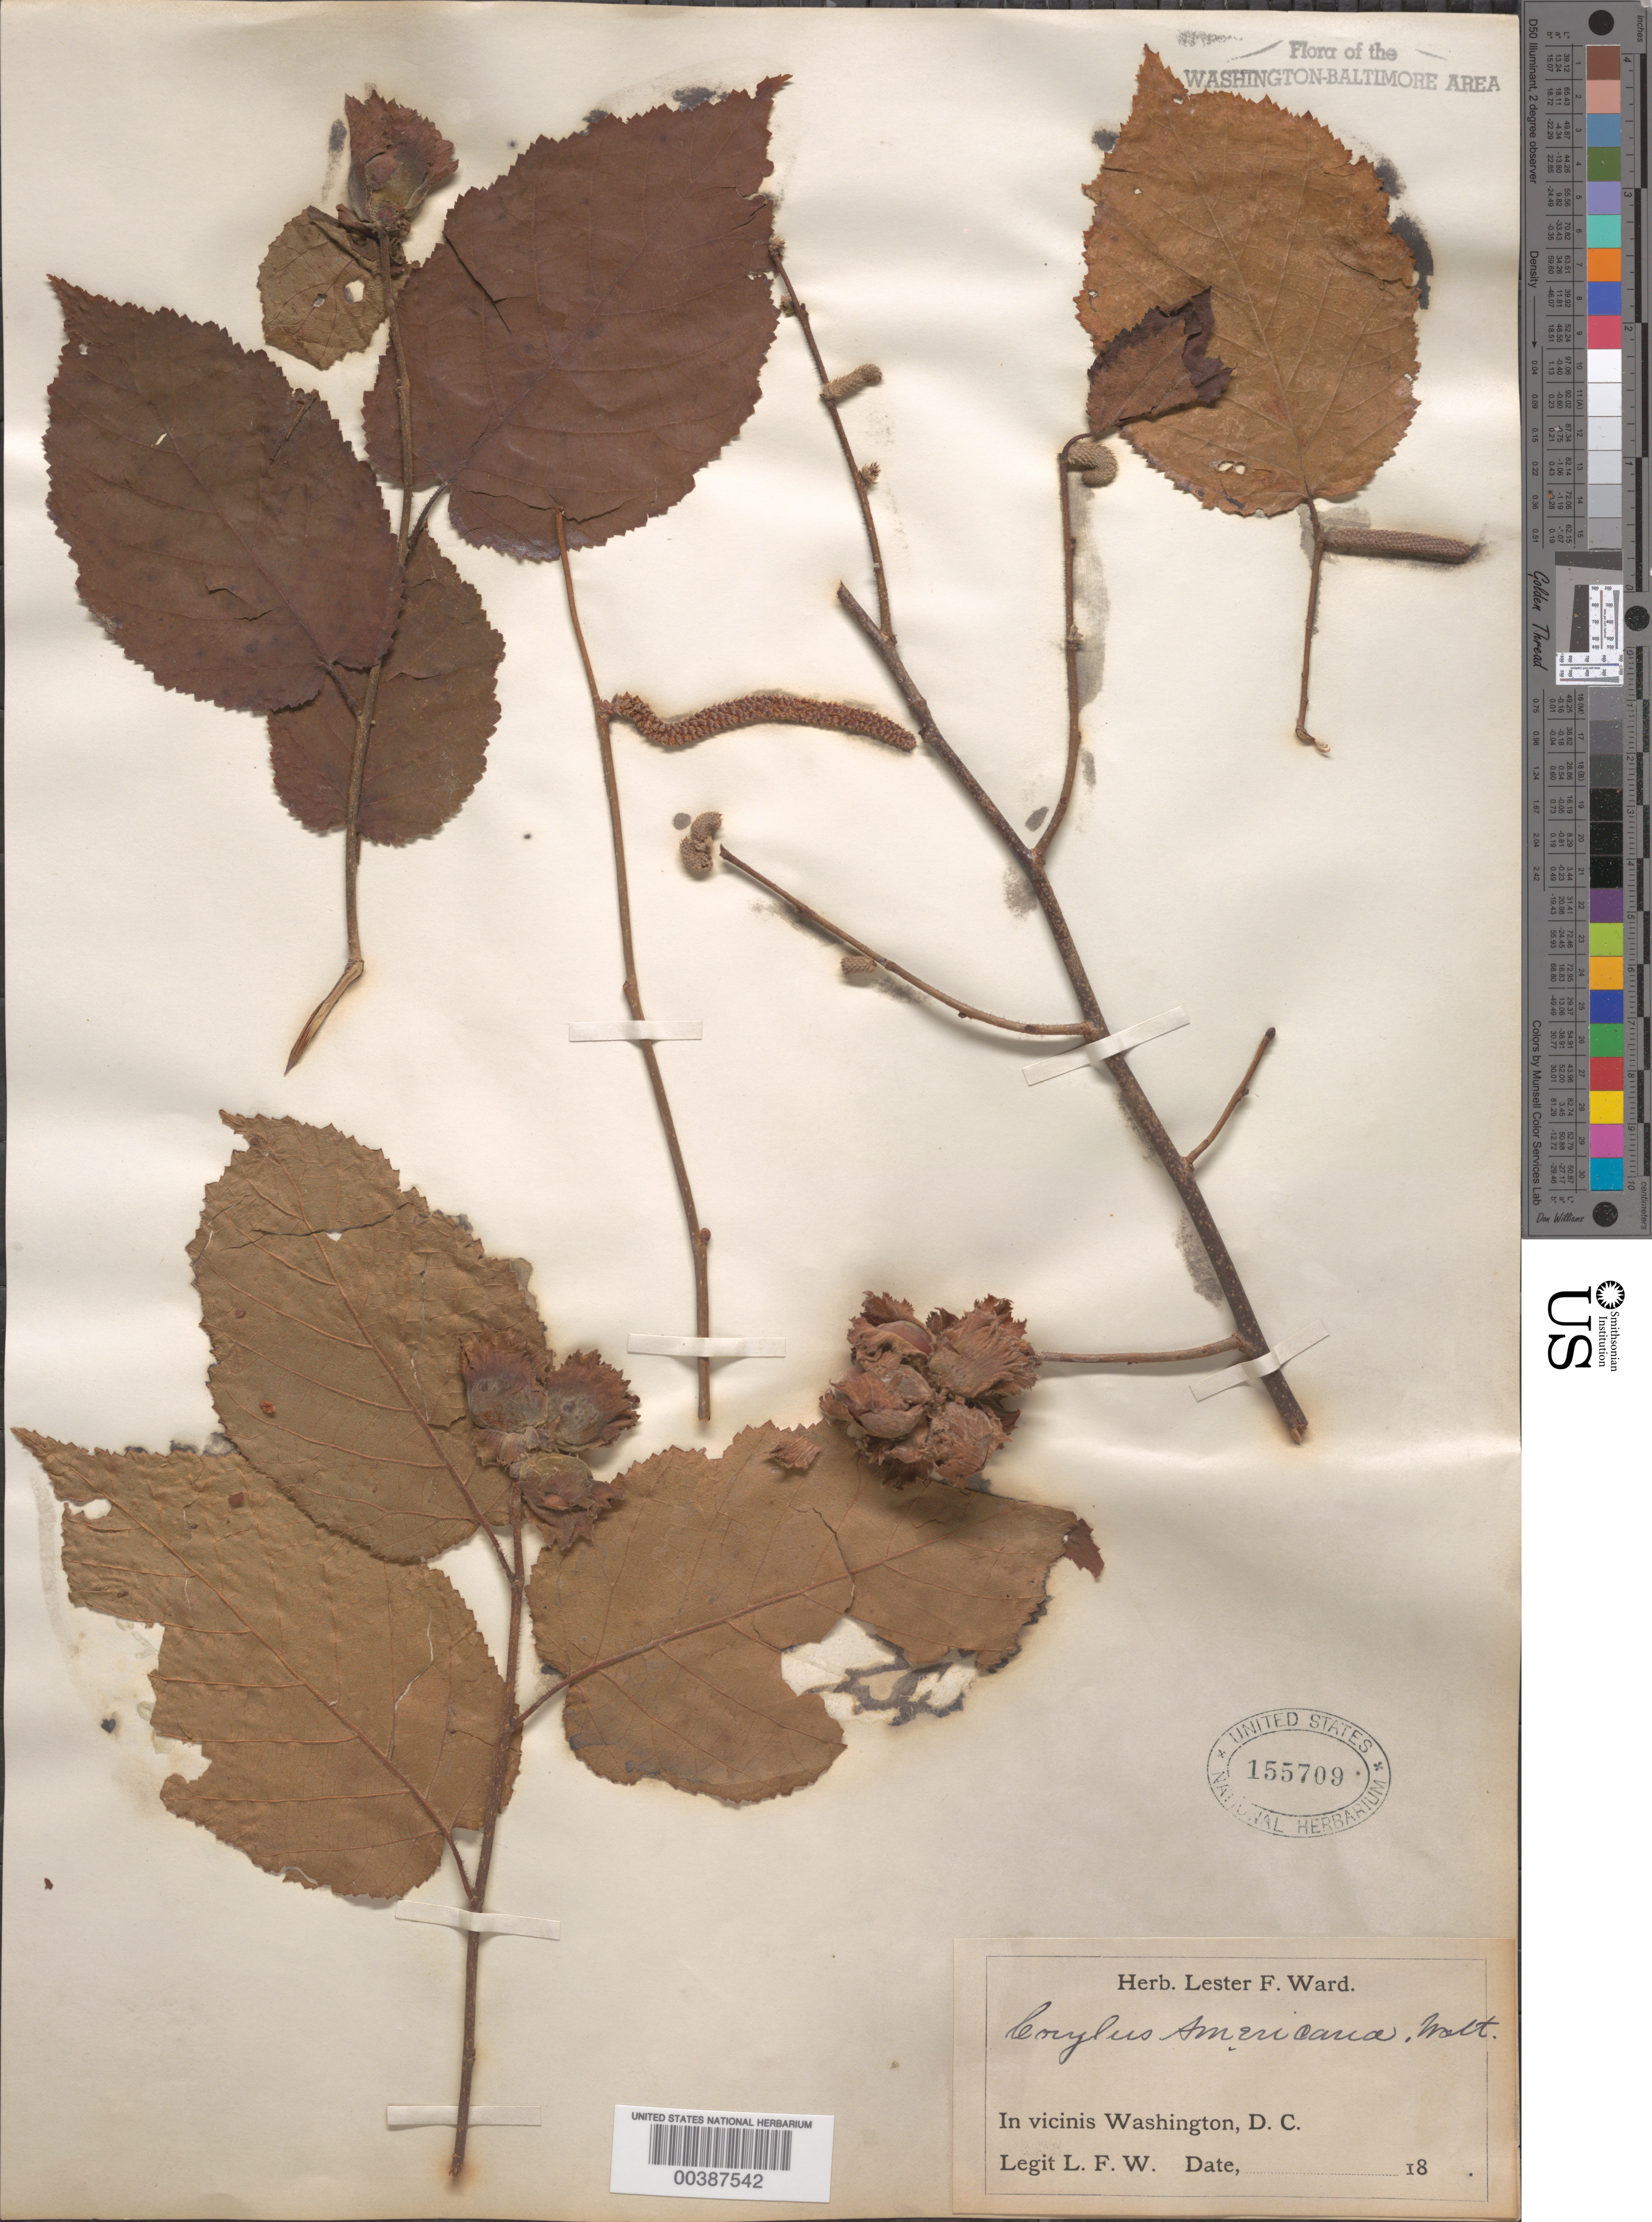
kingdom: Plantae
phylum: Tracheophyta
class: Magnoliopsida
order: Fagales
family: Betulaceae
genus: Corylus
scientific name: Corylus americana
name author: Walter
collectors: L. F. Ward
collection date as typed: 18--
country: United States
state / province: District of Columbia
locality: Washington DC Area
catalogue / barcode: US 155709